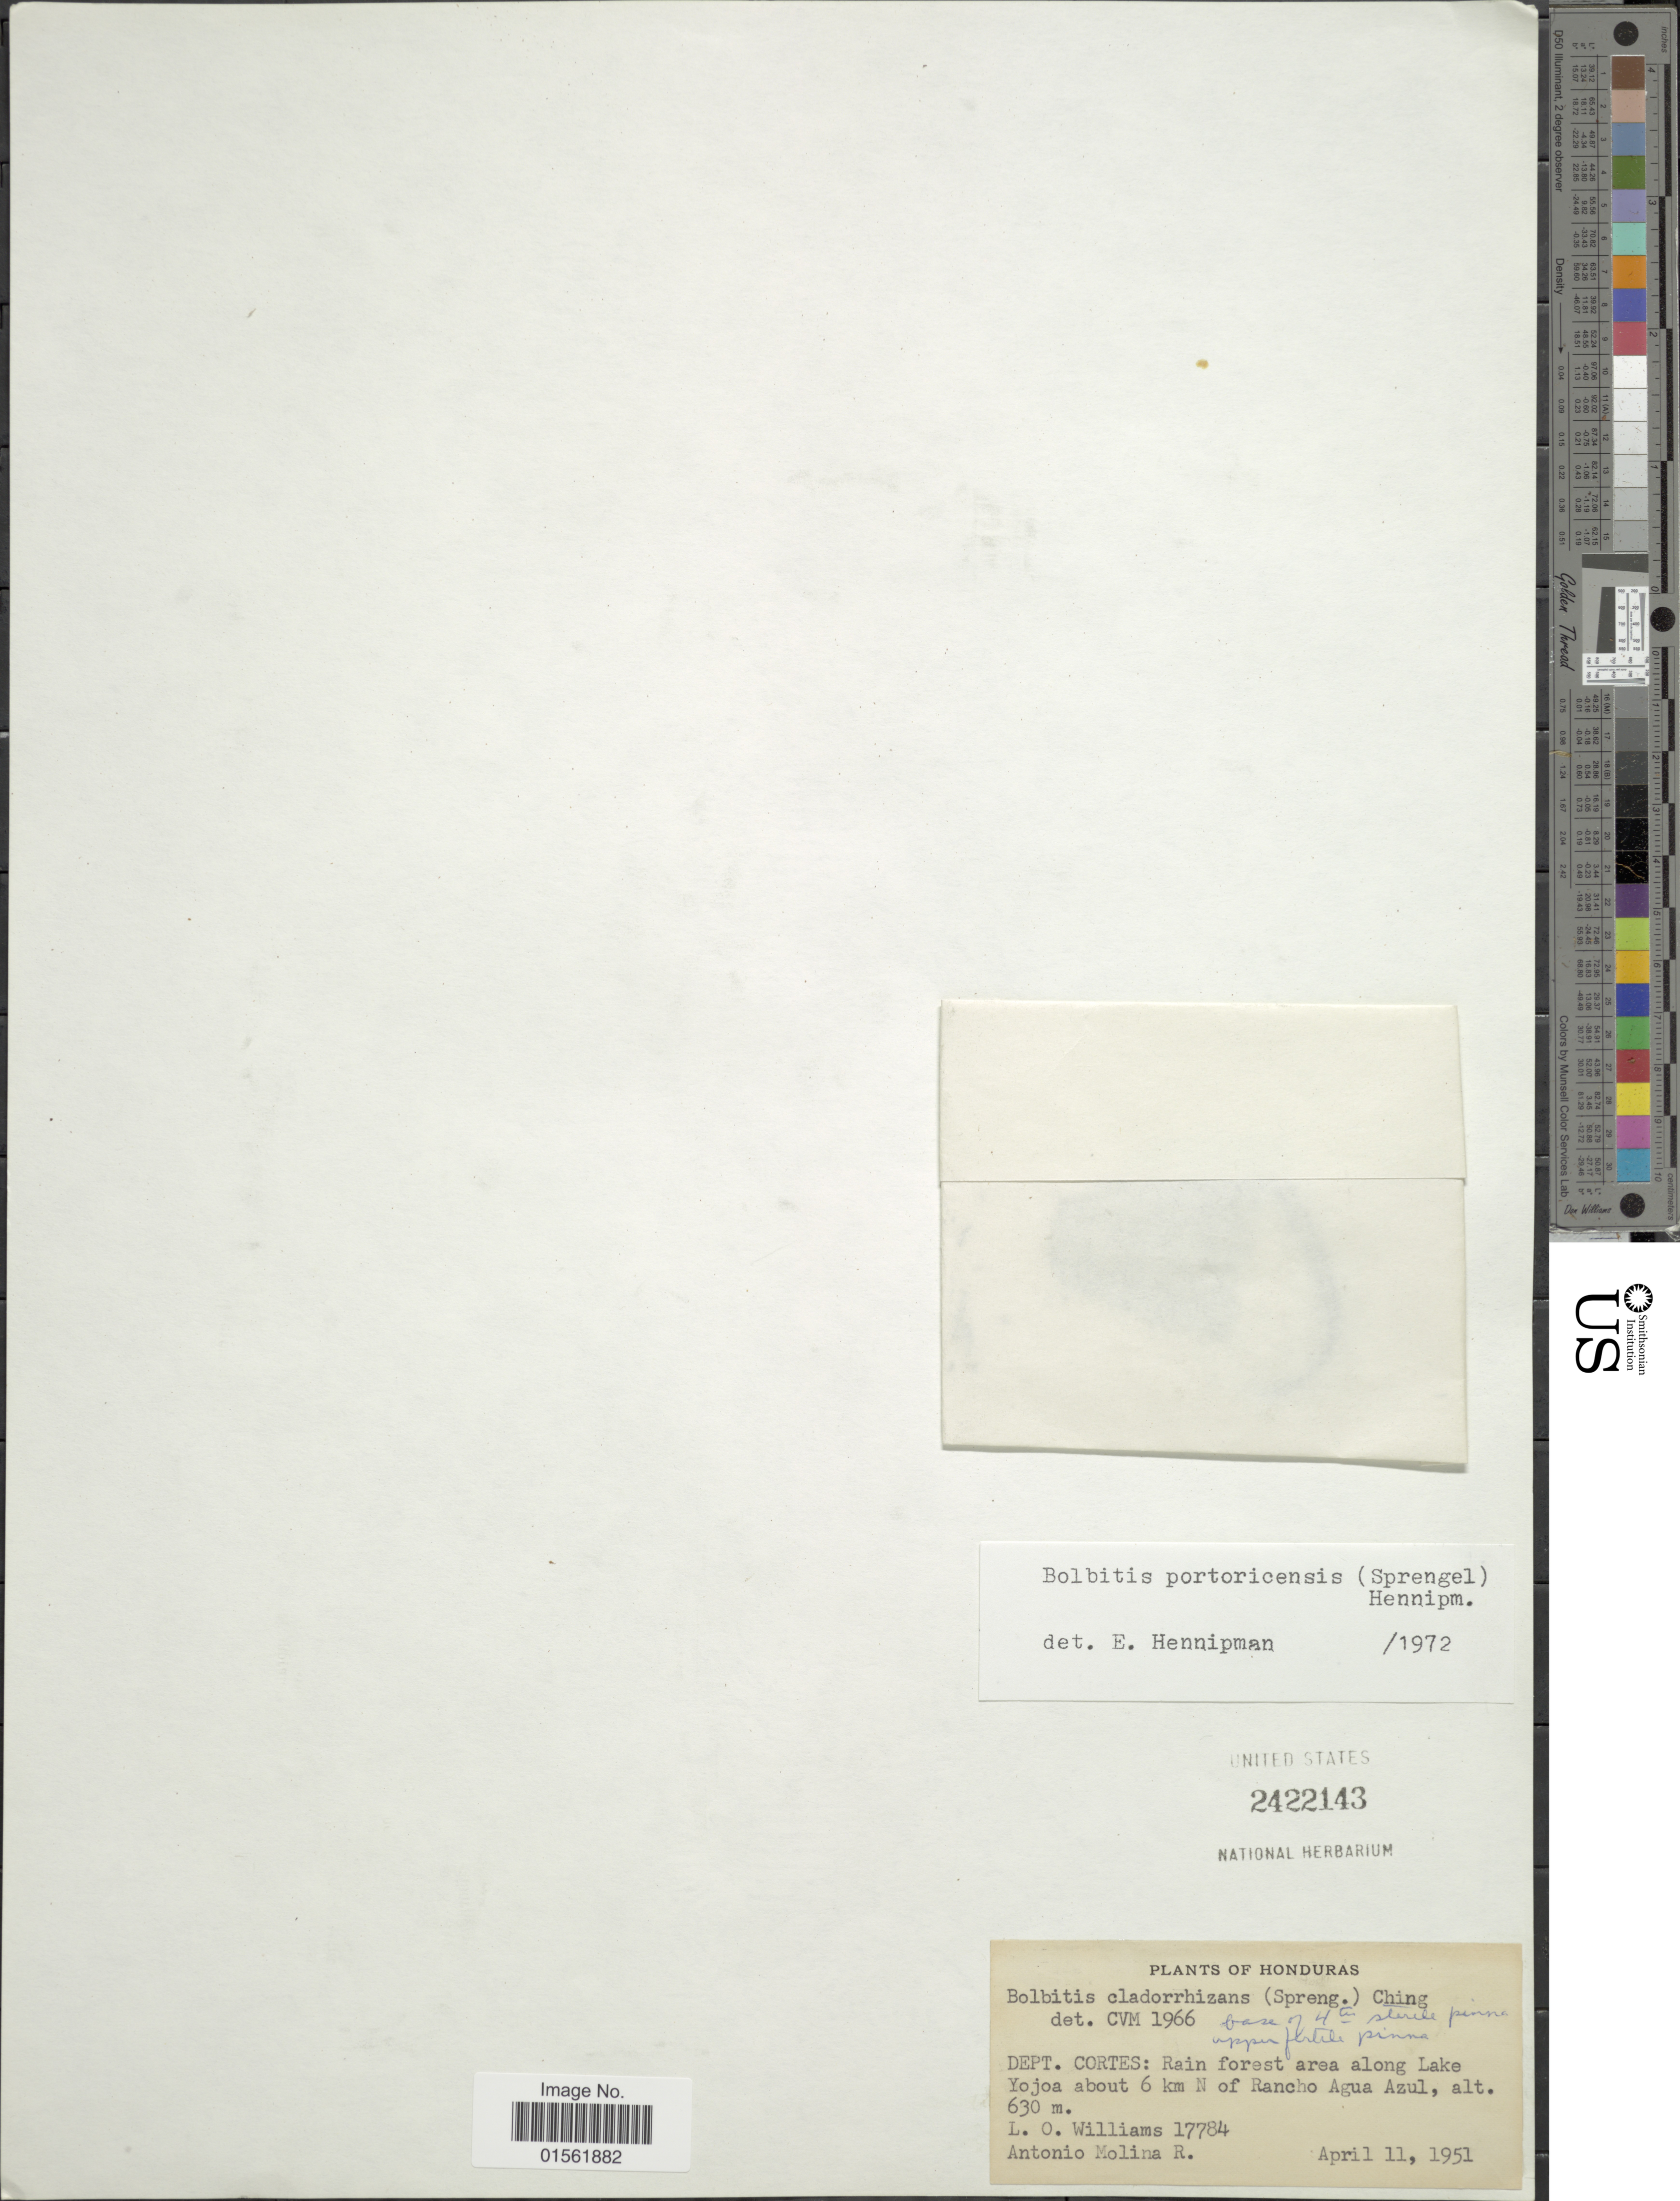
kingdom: Plantae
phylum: Tracheophyta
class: Polypodiopsida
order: Polypodiales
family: Dryopteridaceae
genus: Bolbitis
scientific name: Bolbitis portoricensis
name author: (Spreng.) Hennipman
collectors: L. O. Williams & A. Molina R.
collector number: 17784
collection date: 1951-04-11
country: Honduras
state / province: Cortés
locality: Rain forest area along Lake Yojoa about 6 km N of Rancho Agua Azul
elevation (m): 630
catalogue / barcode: US 2422143